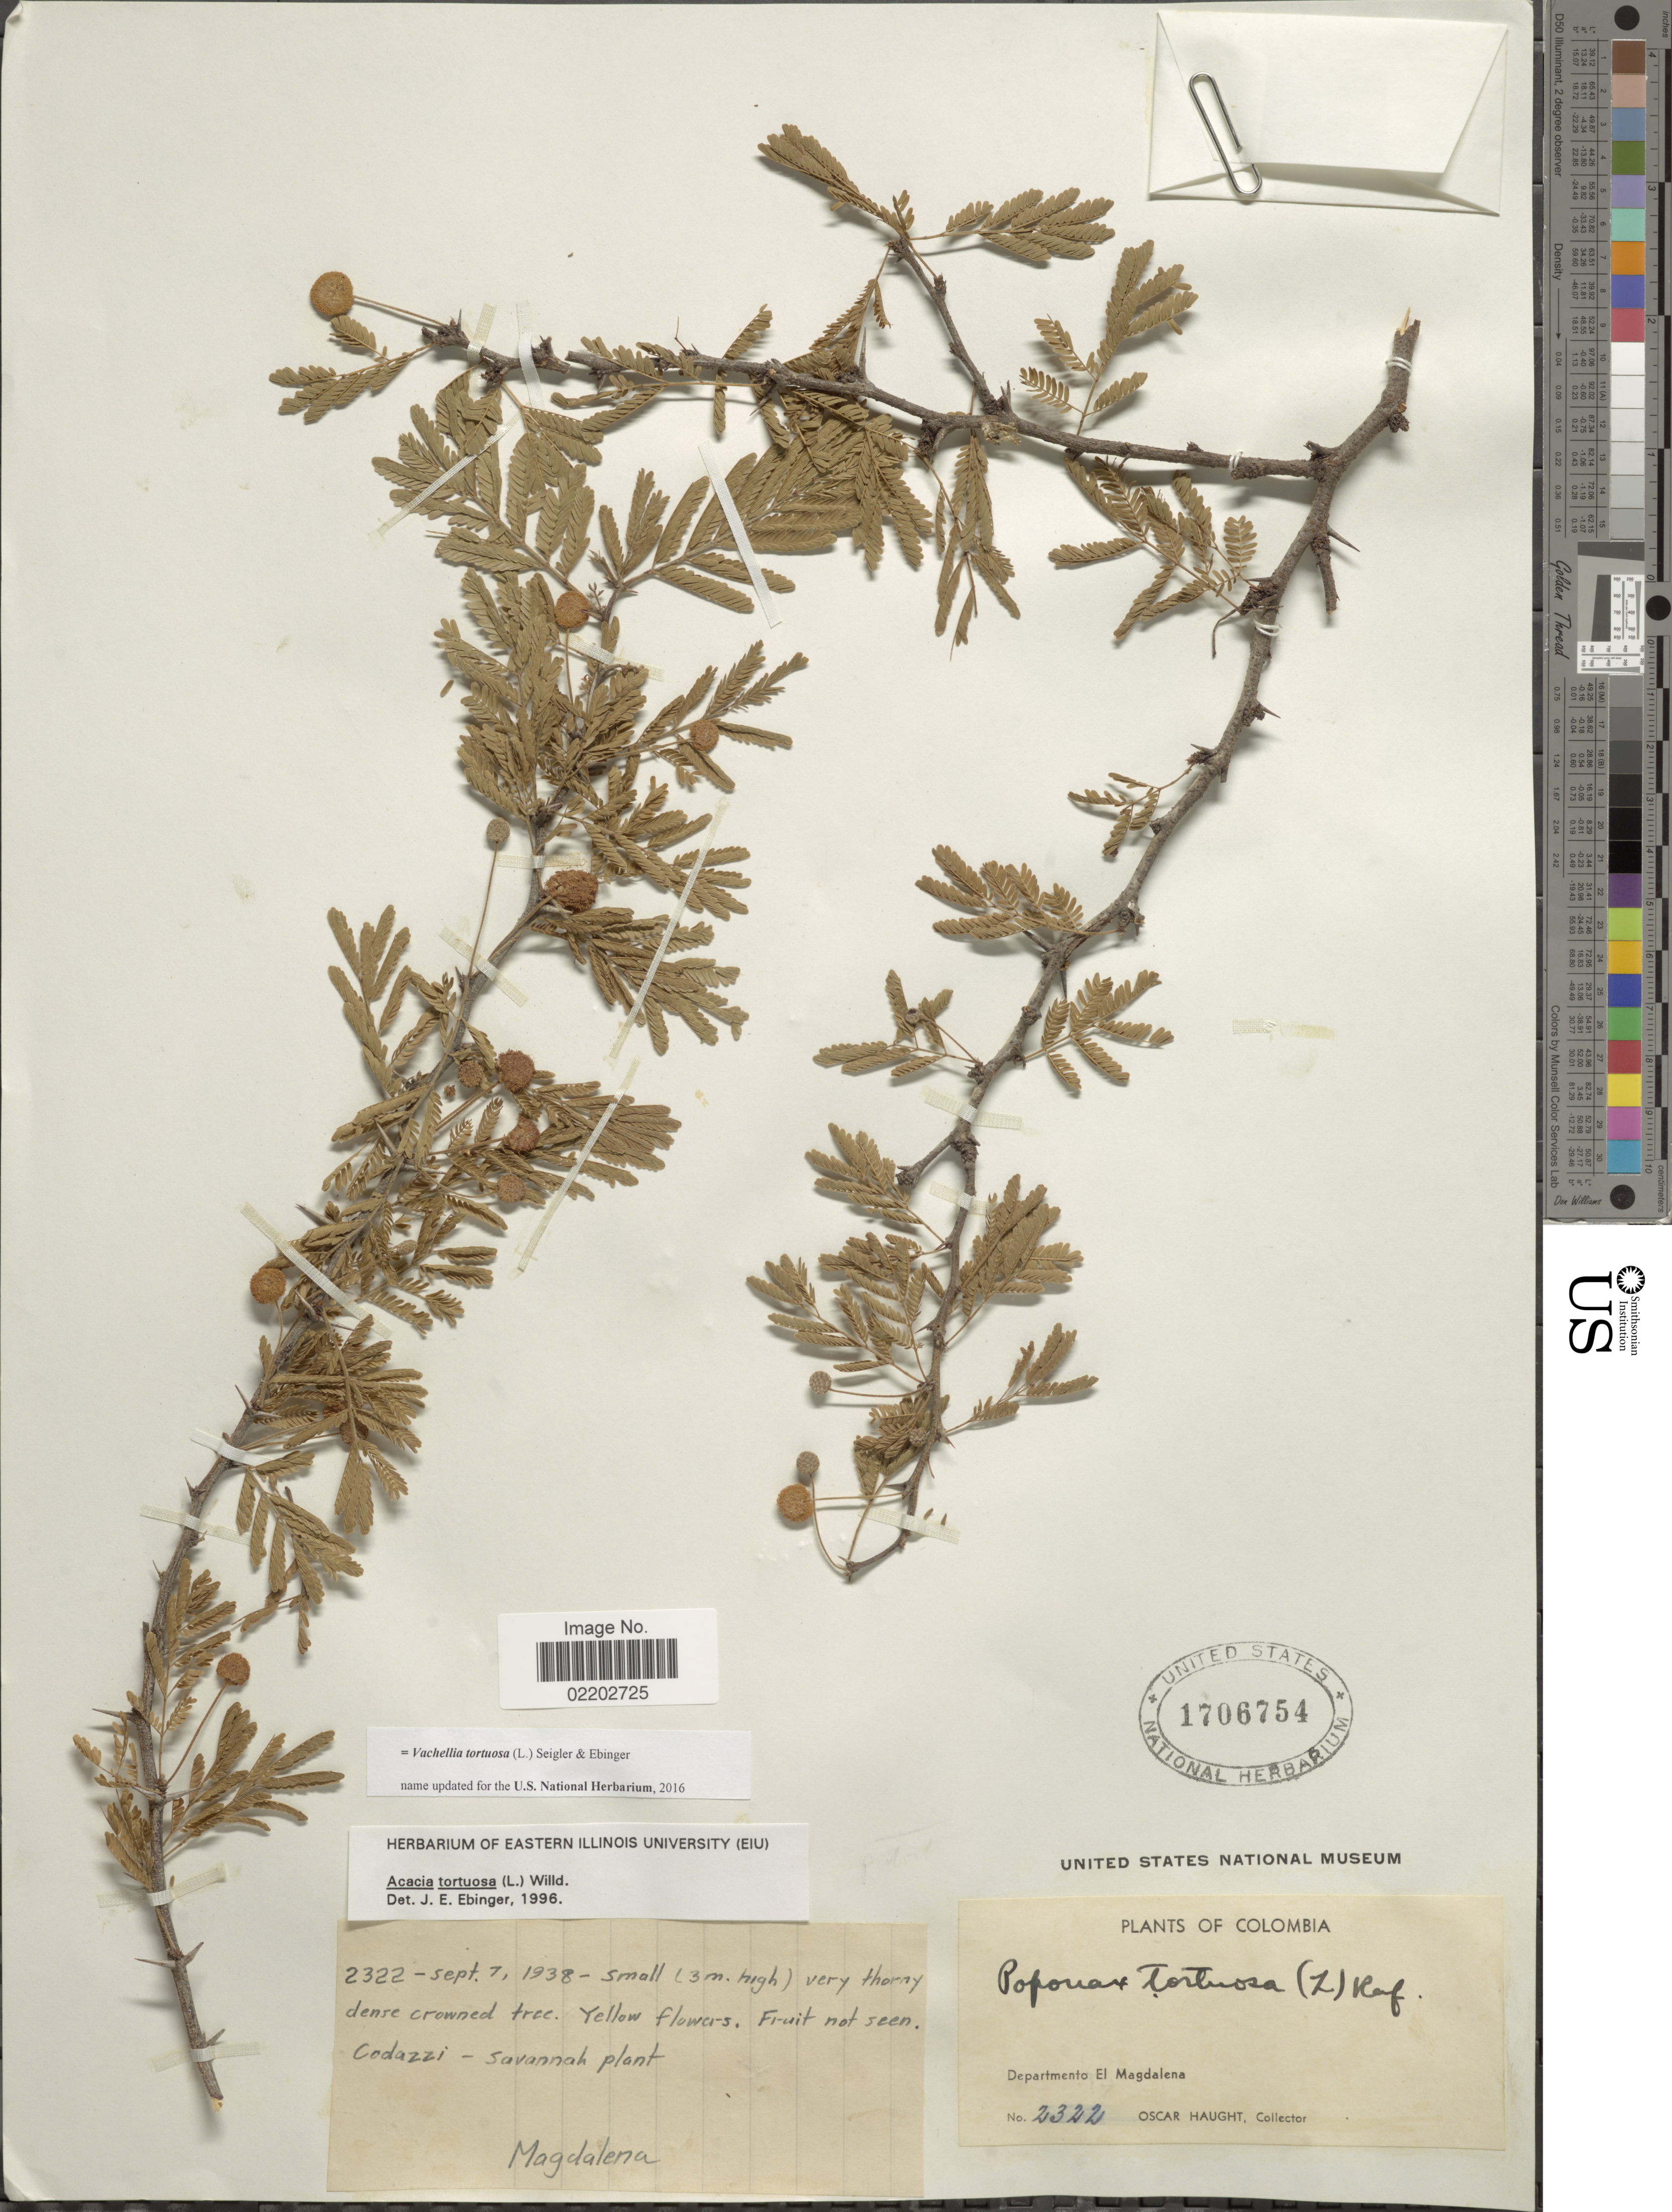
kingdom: Plantae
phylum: Tracheophyta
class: Magnoliopsida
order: Fabales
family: Fabaceae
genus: Vachellia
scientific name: Vachellia tortuosa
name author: (L.) Seigler & Ebinger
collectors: O. L. Haught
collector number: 2322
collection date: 1938-09-07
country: Colombia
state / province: Magdalena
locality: Codazzi, Savannah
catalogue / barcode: US 1706754